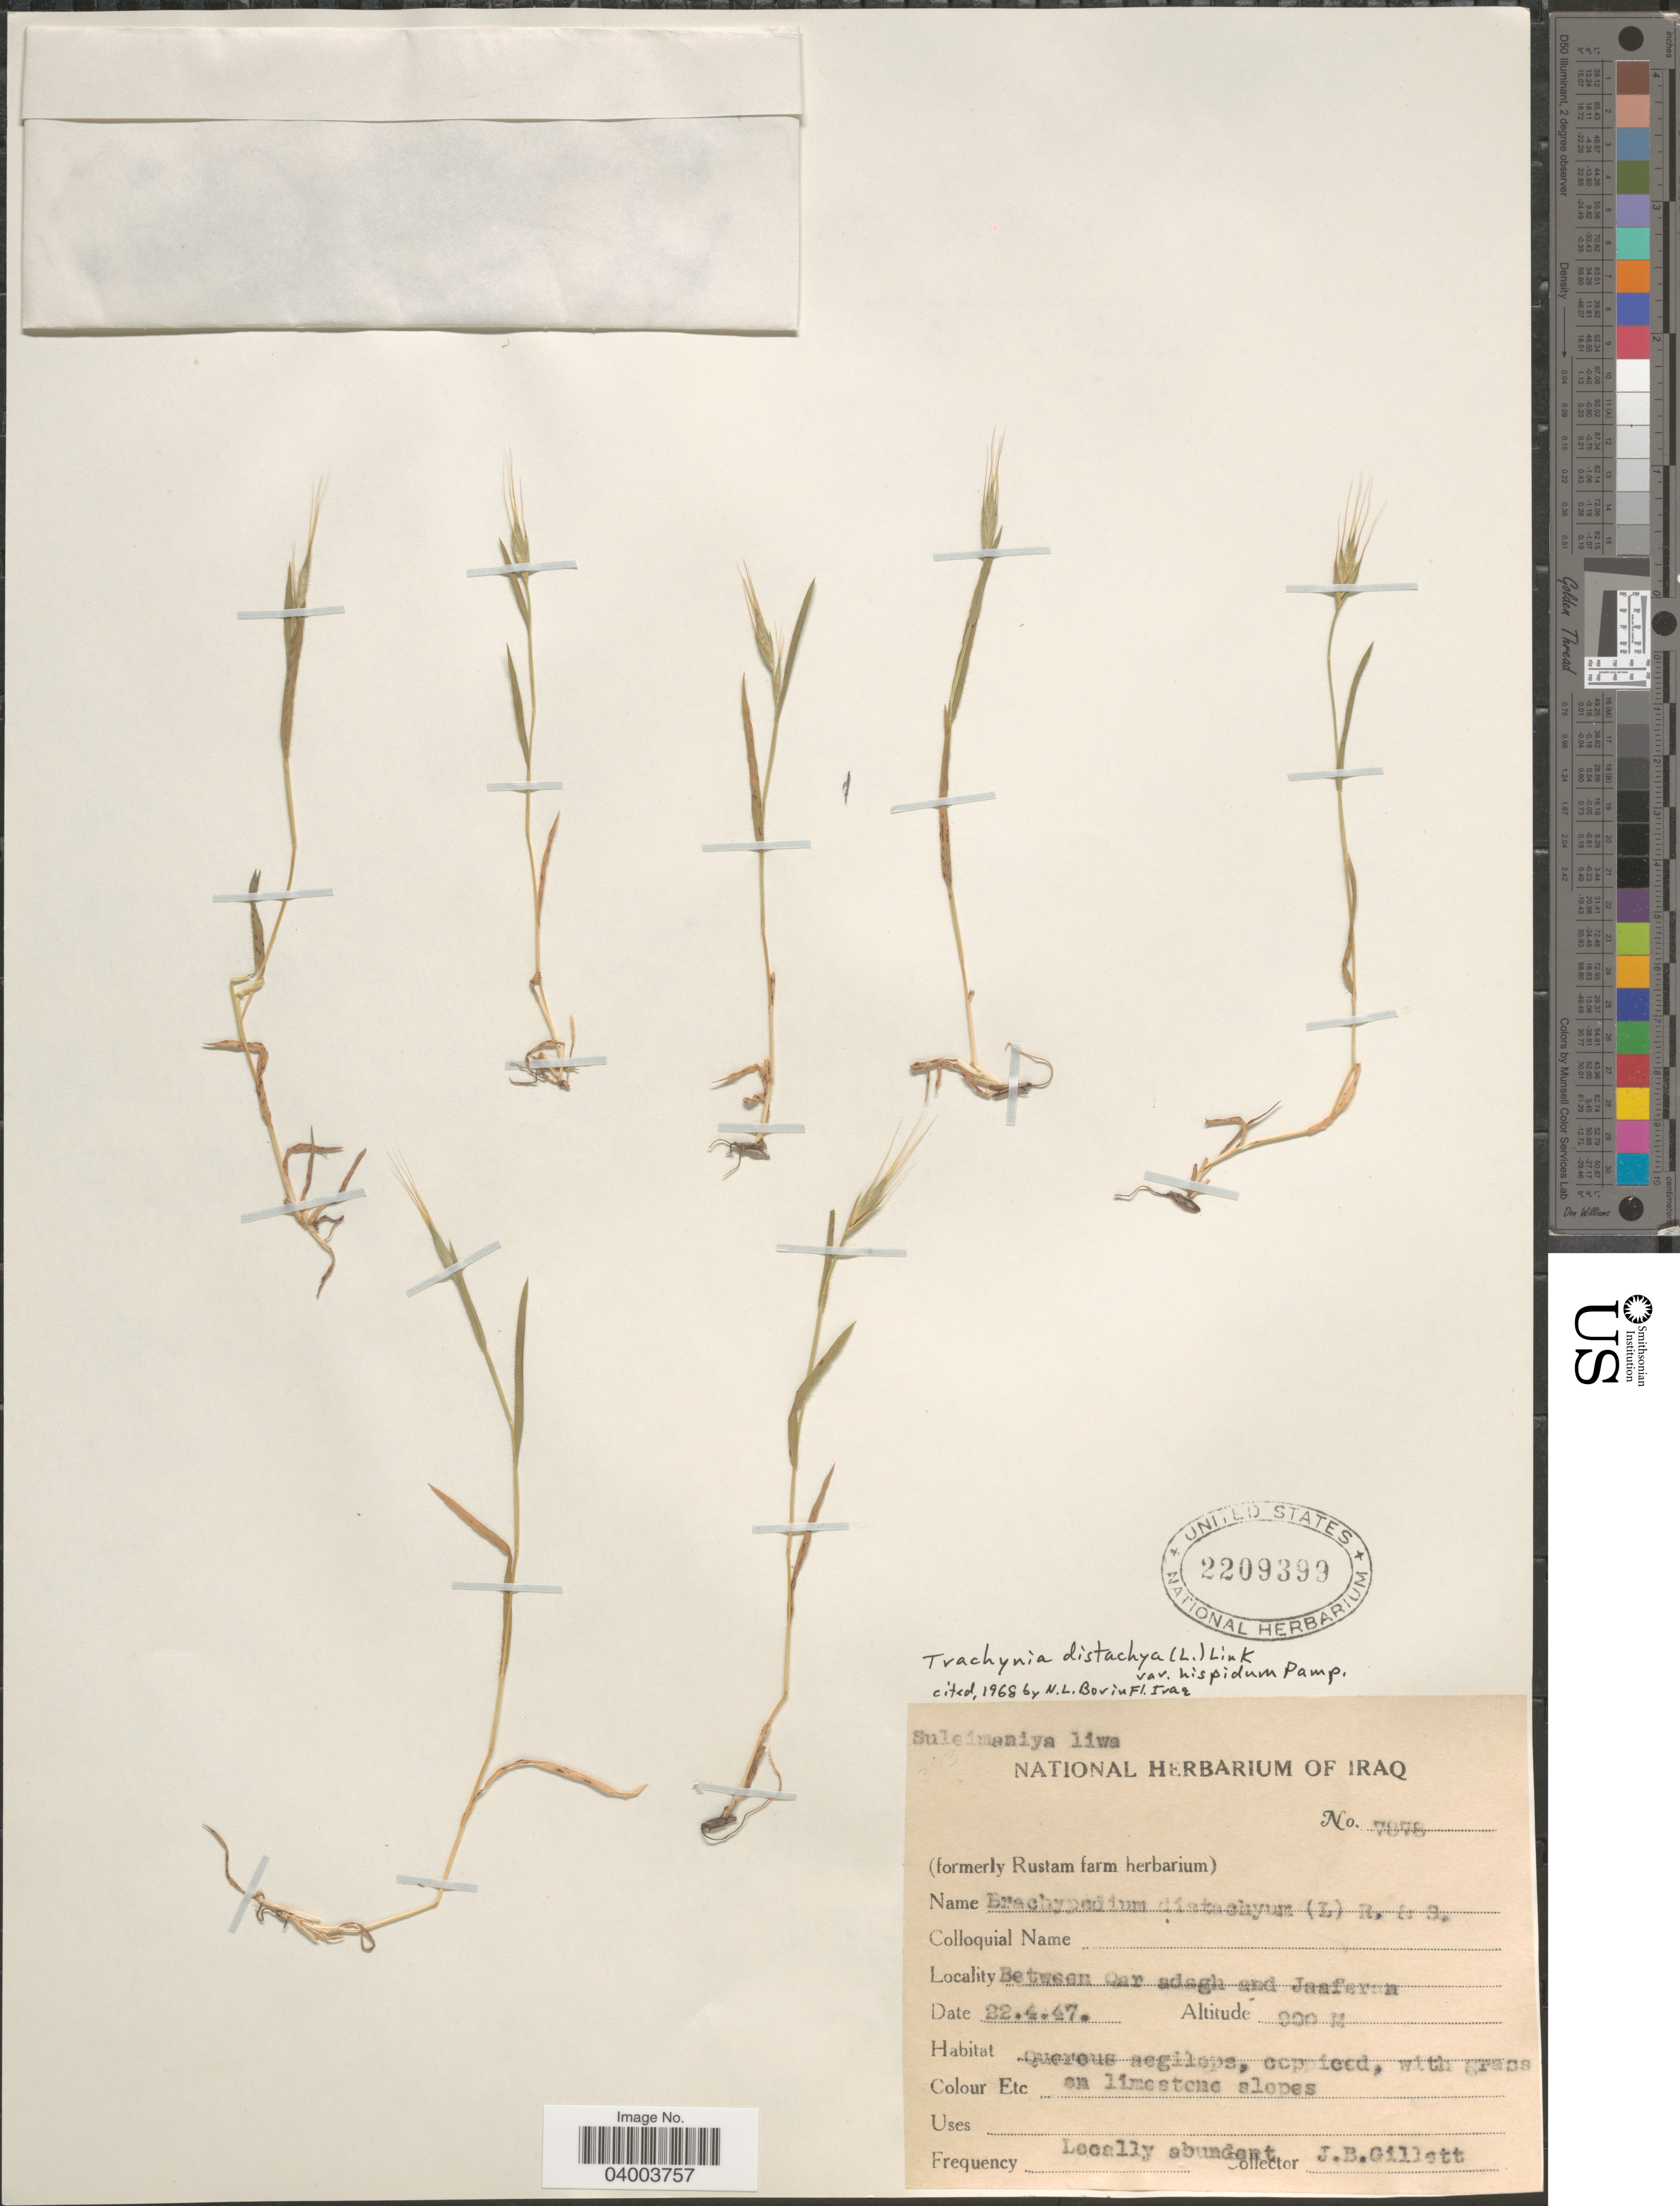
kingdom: Plantae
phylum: Tracheophyta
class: Liliopsida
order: Poales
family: Poaceae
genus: Brachypodium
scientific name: Brachypodium distachyon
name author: (L.) P. Beauv.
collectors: J. B. Gillett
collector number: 7878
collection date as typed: Transcribed d/m/y: 22/4/47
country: Iraq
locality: Between Qar adagh and Jaaferan.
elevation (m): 900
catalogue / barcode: US 2209399